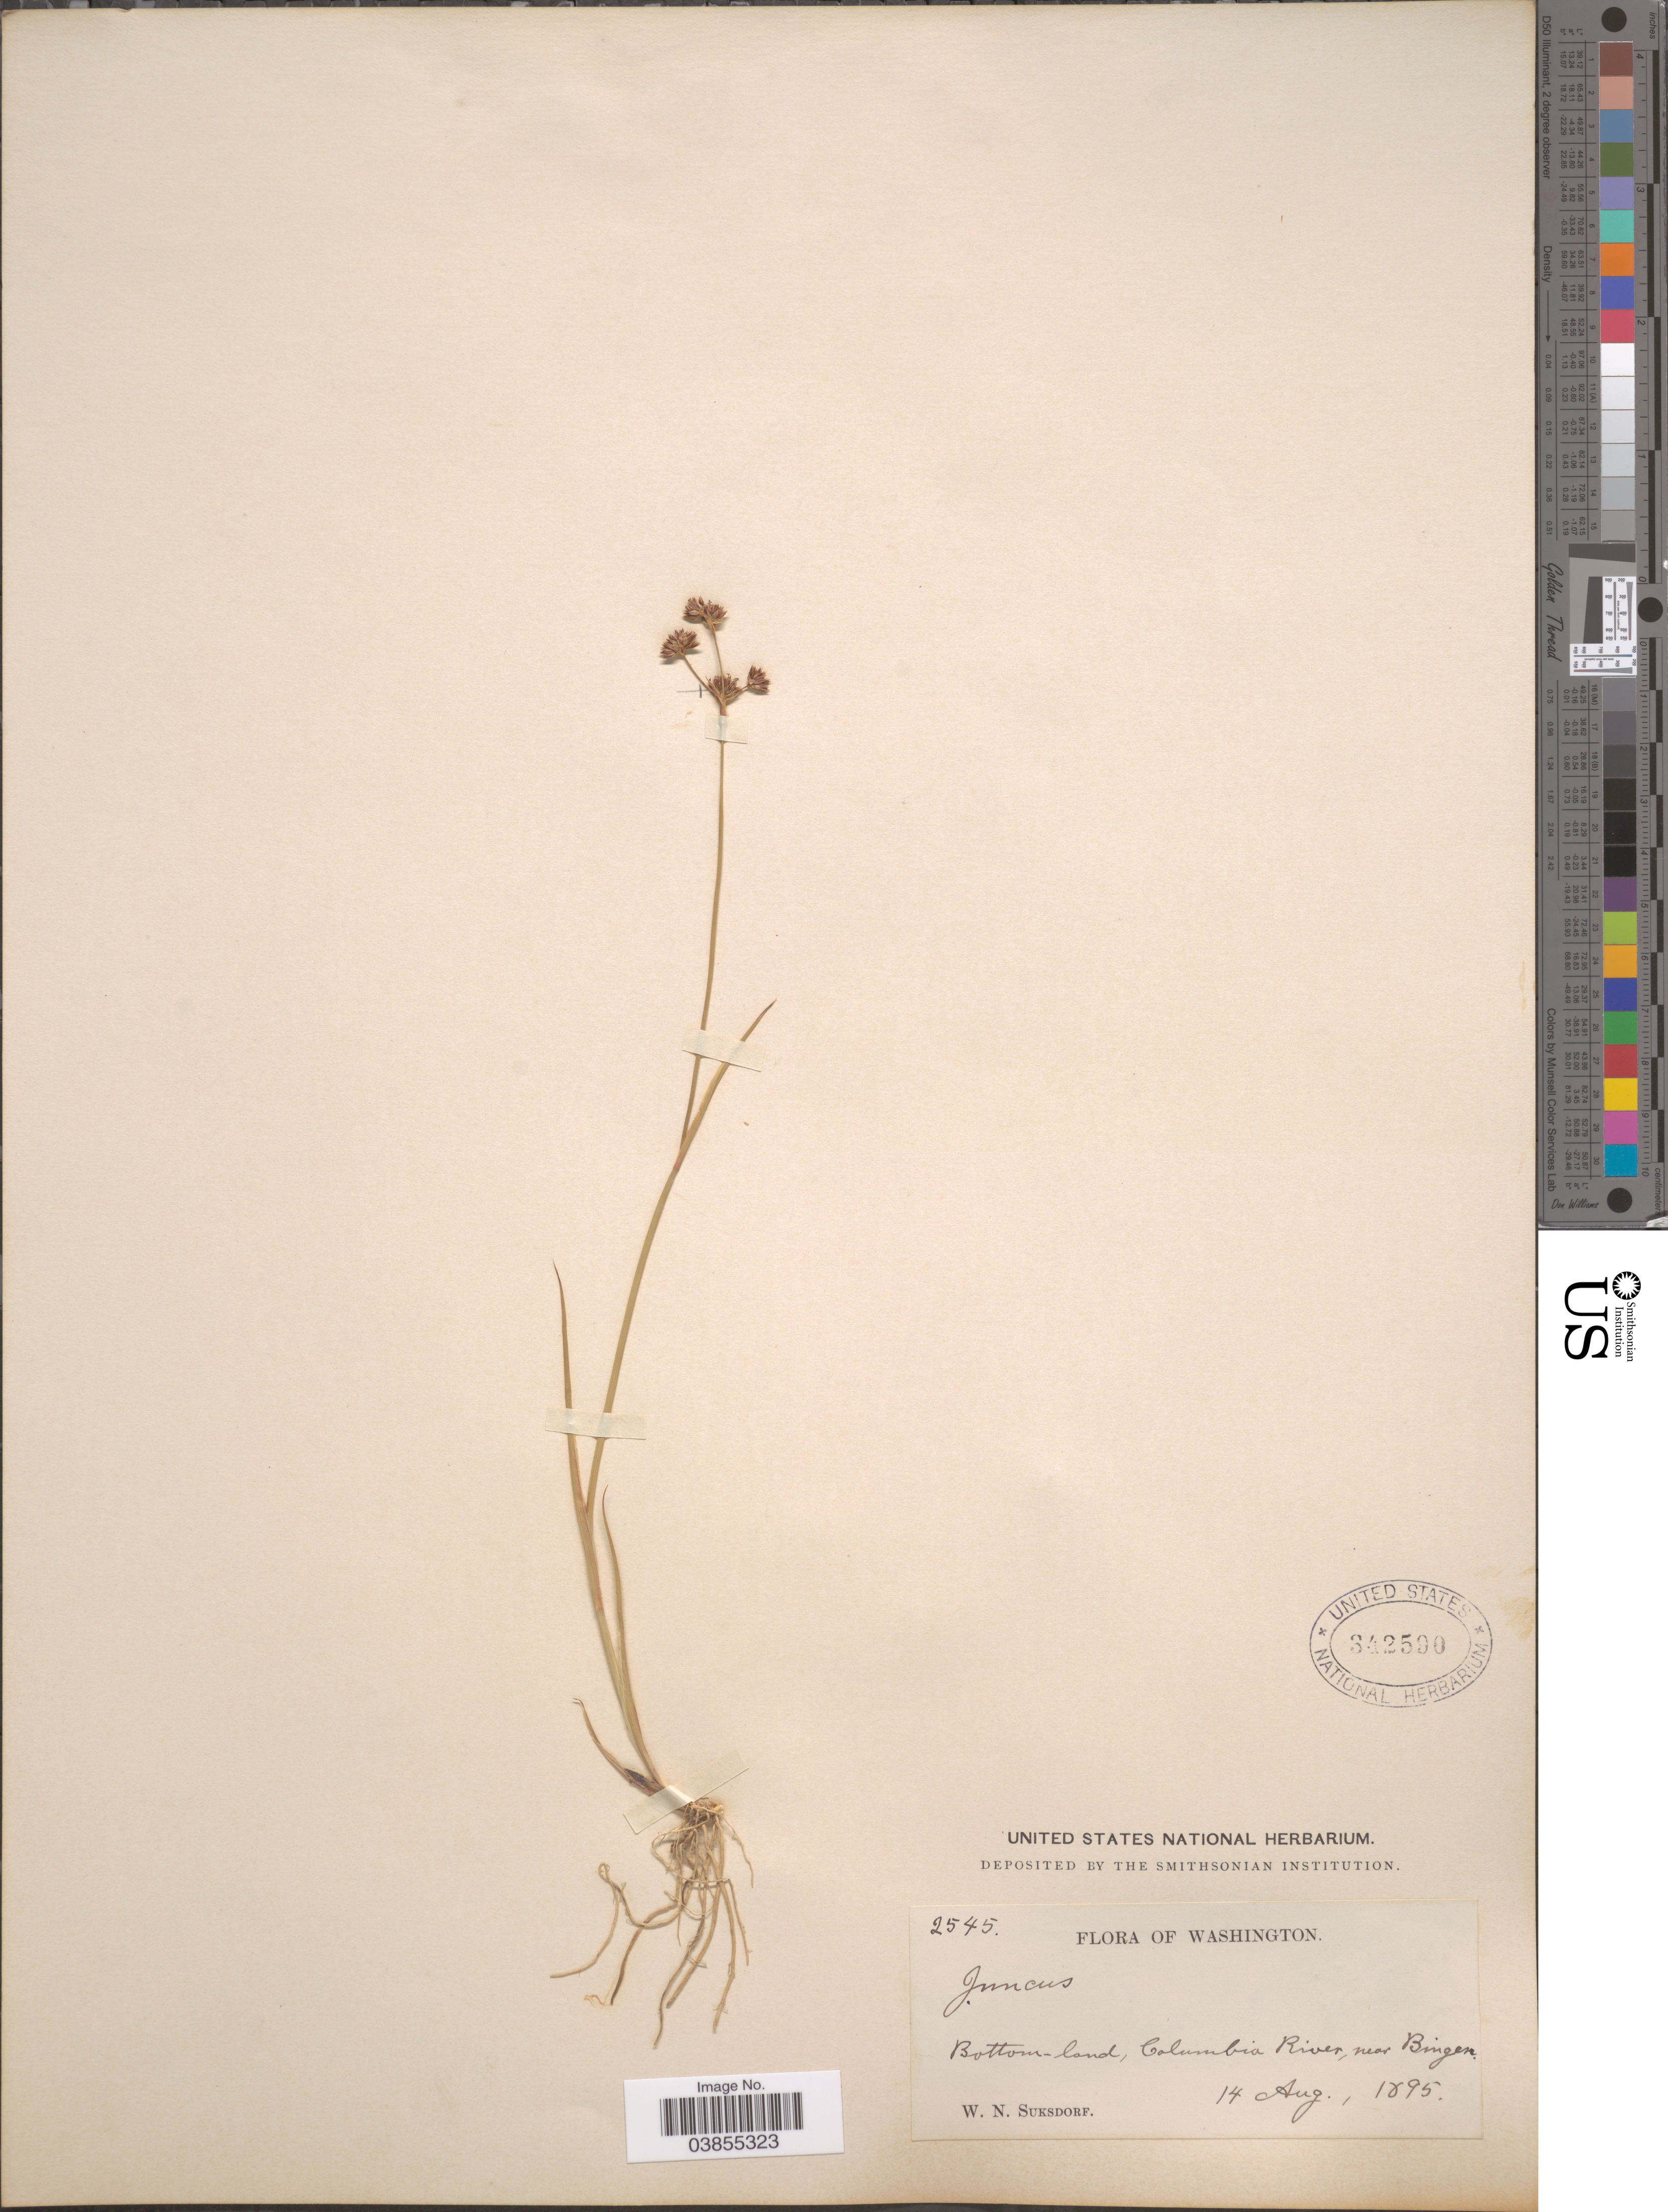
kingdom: Plantae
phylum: Tracheophyta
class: Liliopsida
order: Poales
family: Juncaceae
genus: Juncus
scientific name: Juncus nevadensis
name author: S. Watson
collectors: W. N. Suksdorf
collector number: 2545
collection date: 1895-08-14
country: United States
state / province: Washington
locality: Bottom-land, Columbia River, near Bingen.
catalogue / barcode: US 342590